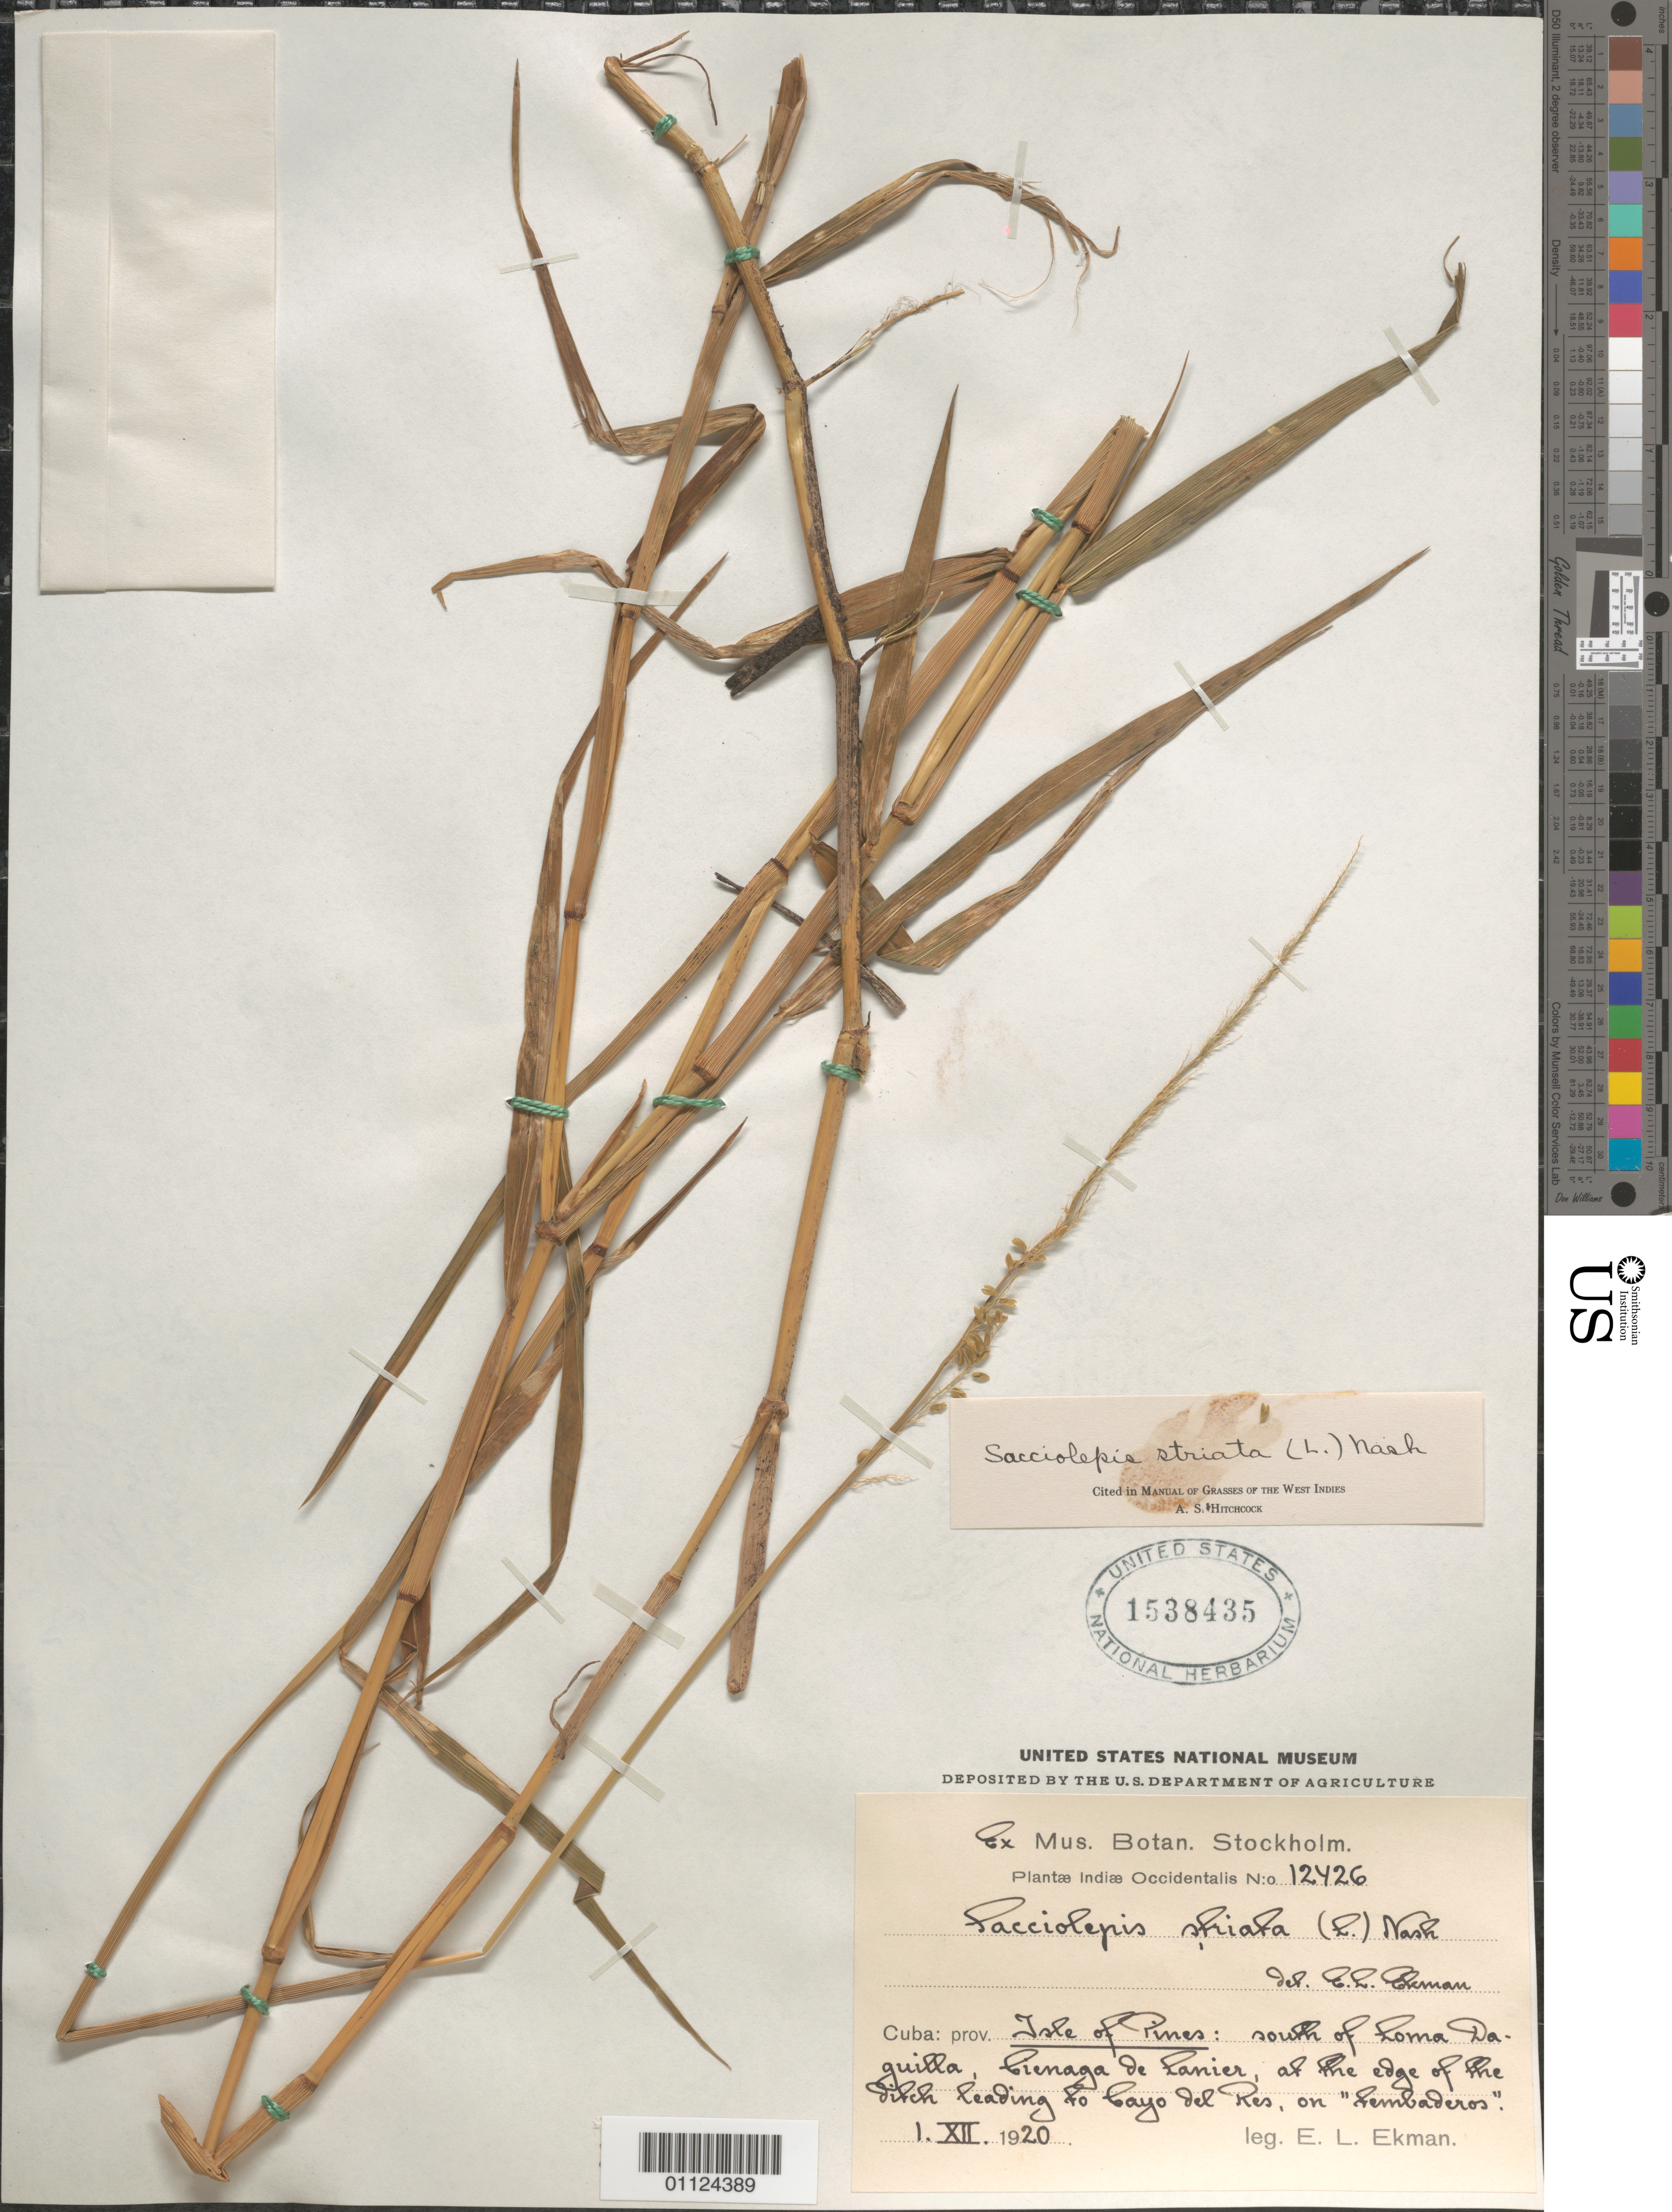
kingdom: Plantae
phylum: Tracheophyta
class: Liliopsida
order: Poales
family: Poaceae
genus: Sacciolepis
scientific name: Sacciolepis striata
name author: (L.) Nash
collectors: E. L. Ekman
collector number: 12426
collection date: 1920-12-01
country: Cuba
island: Isla de La Juventud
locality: Loma Daquilla, Cienaga de Lanier, at edge of ditch leading to Cayo del Res.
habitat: On tembaderos.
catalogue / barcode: US 1538435